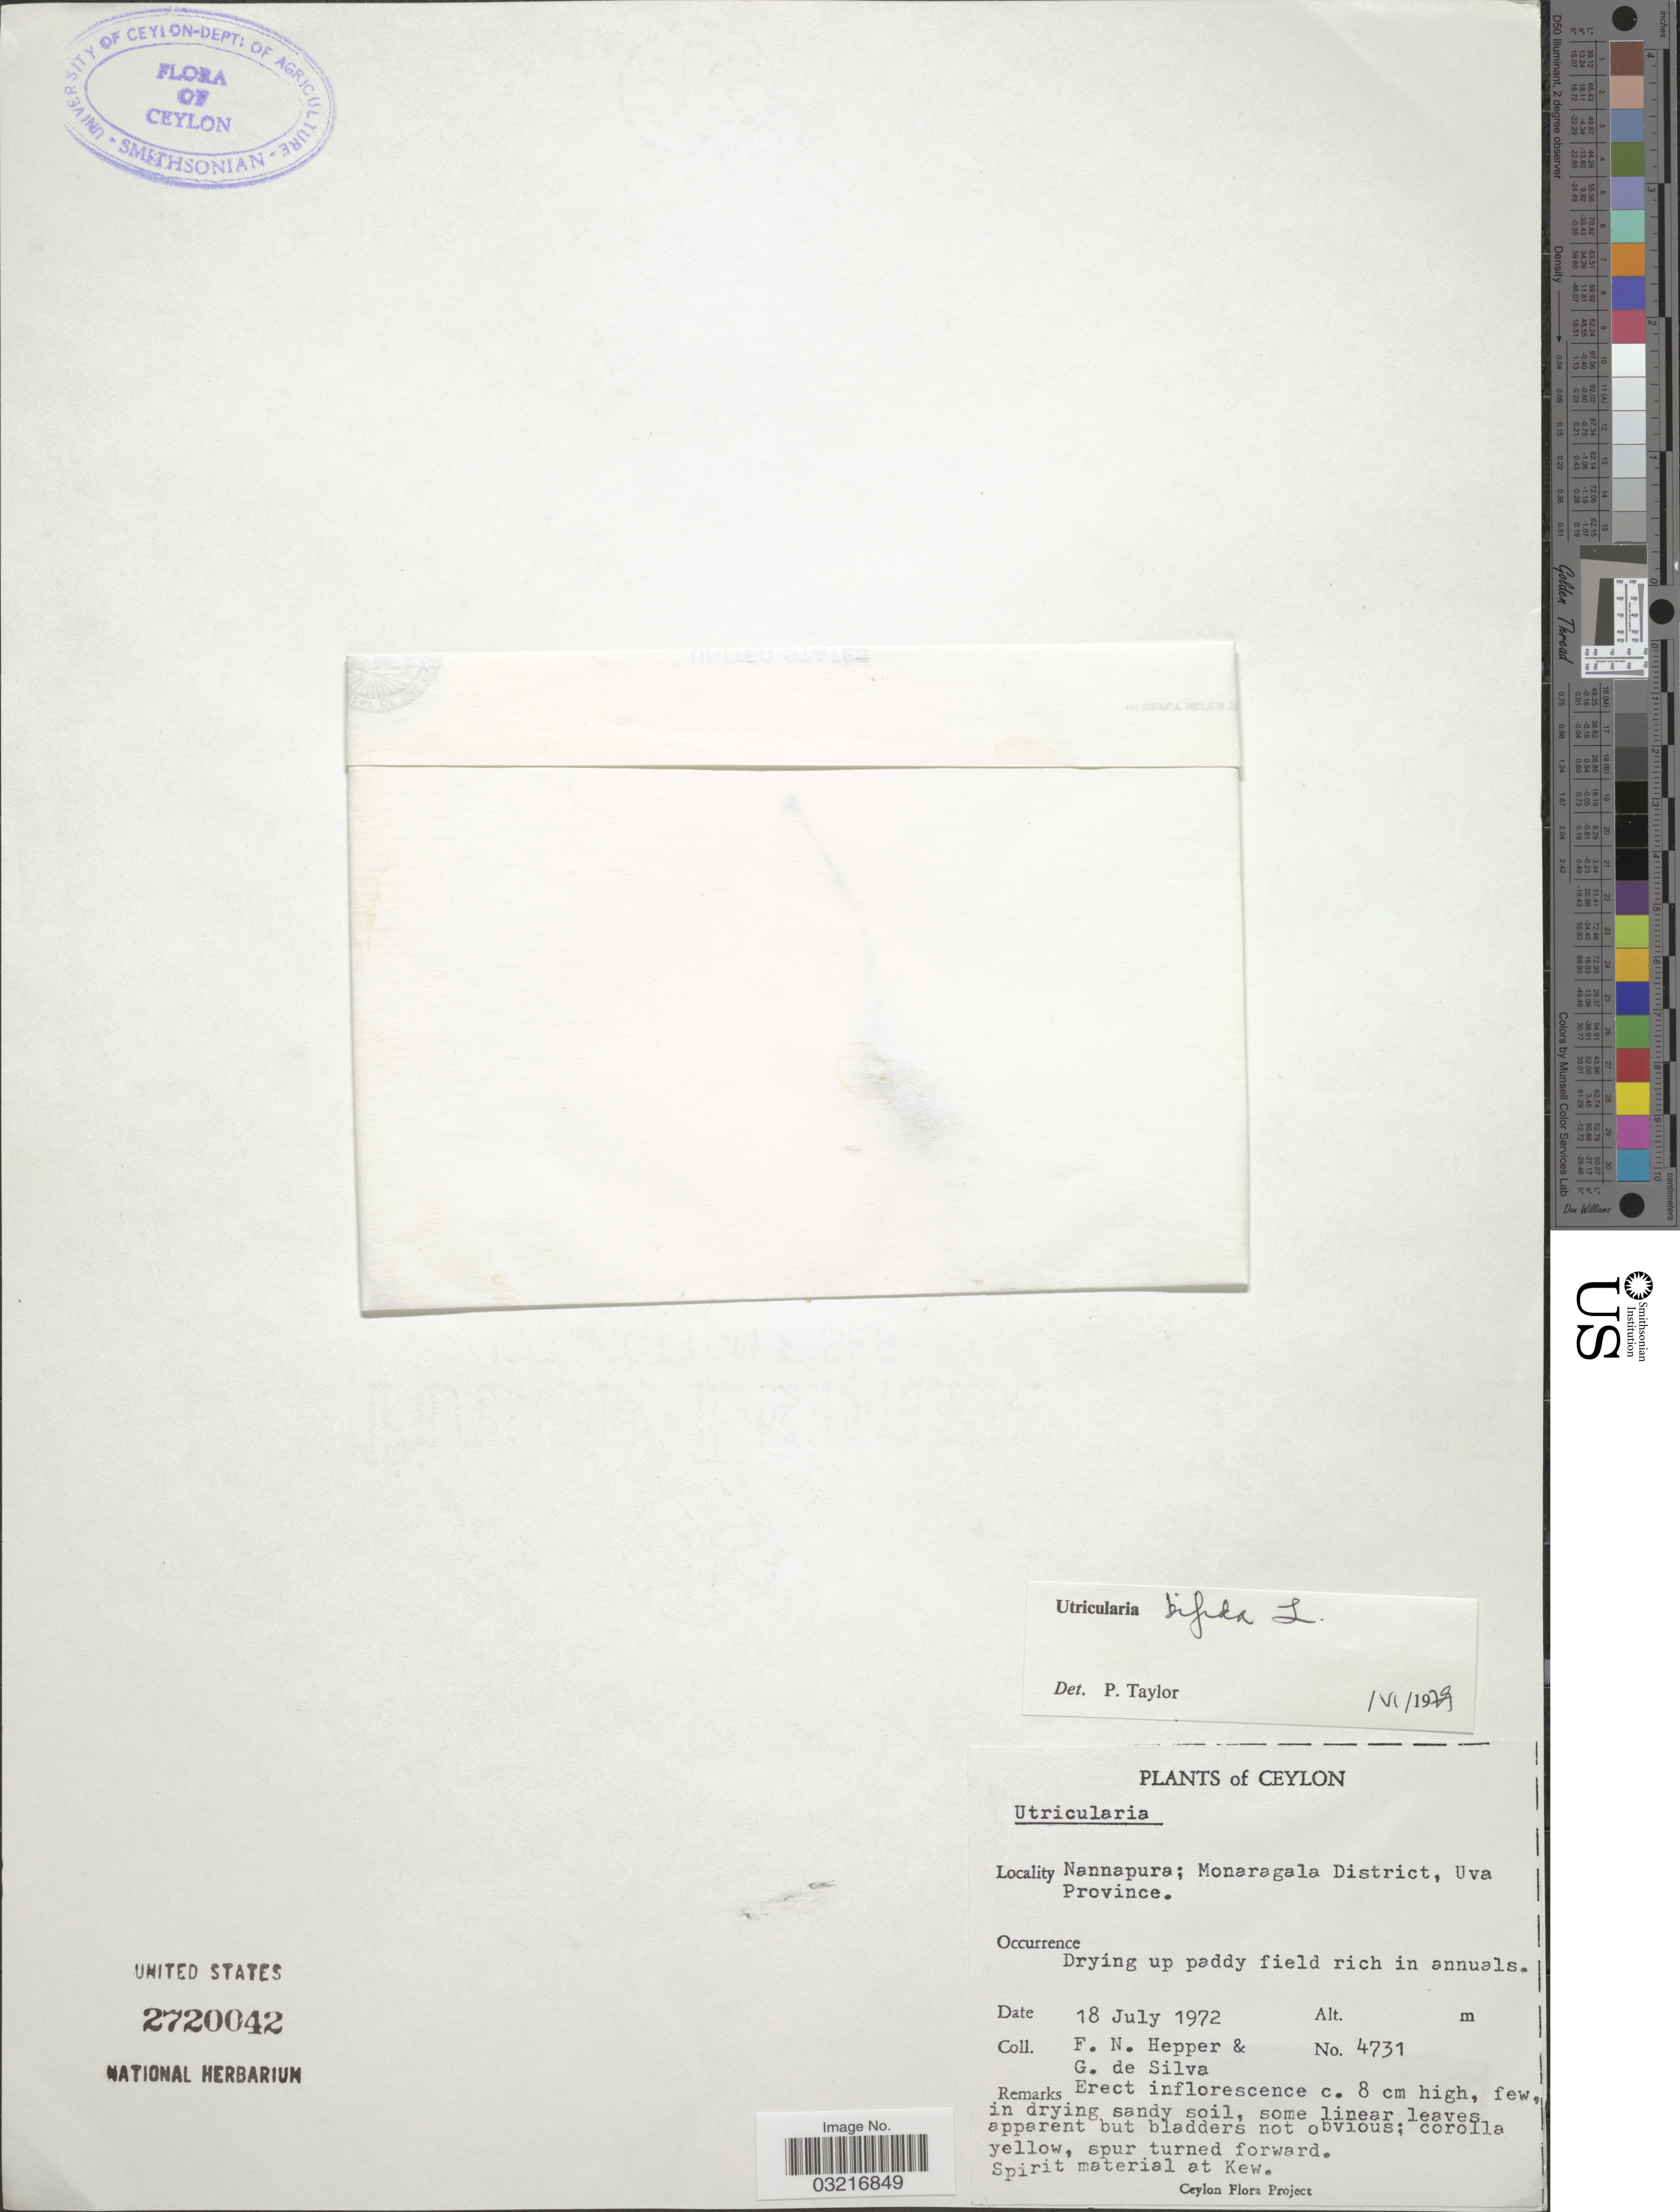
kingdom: Plantae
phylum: Tracheophyta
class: Magnoliopsida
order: Lamiales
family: Lentibulariaceae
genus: Utricularia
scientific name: Utricularia bifida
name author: L.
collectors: F. Hepper & G. De Silva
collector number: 4731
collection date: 1972-07-18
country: Sri Lanka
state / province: Uva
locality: Ceylon. Nannapura; Monaragala District.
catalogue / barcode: US 2720042